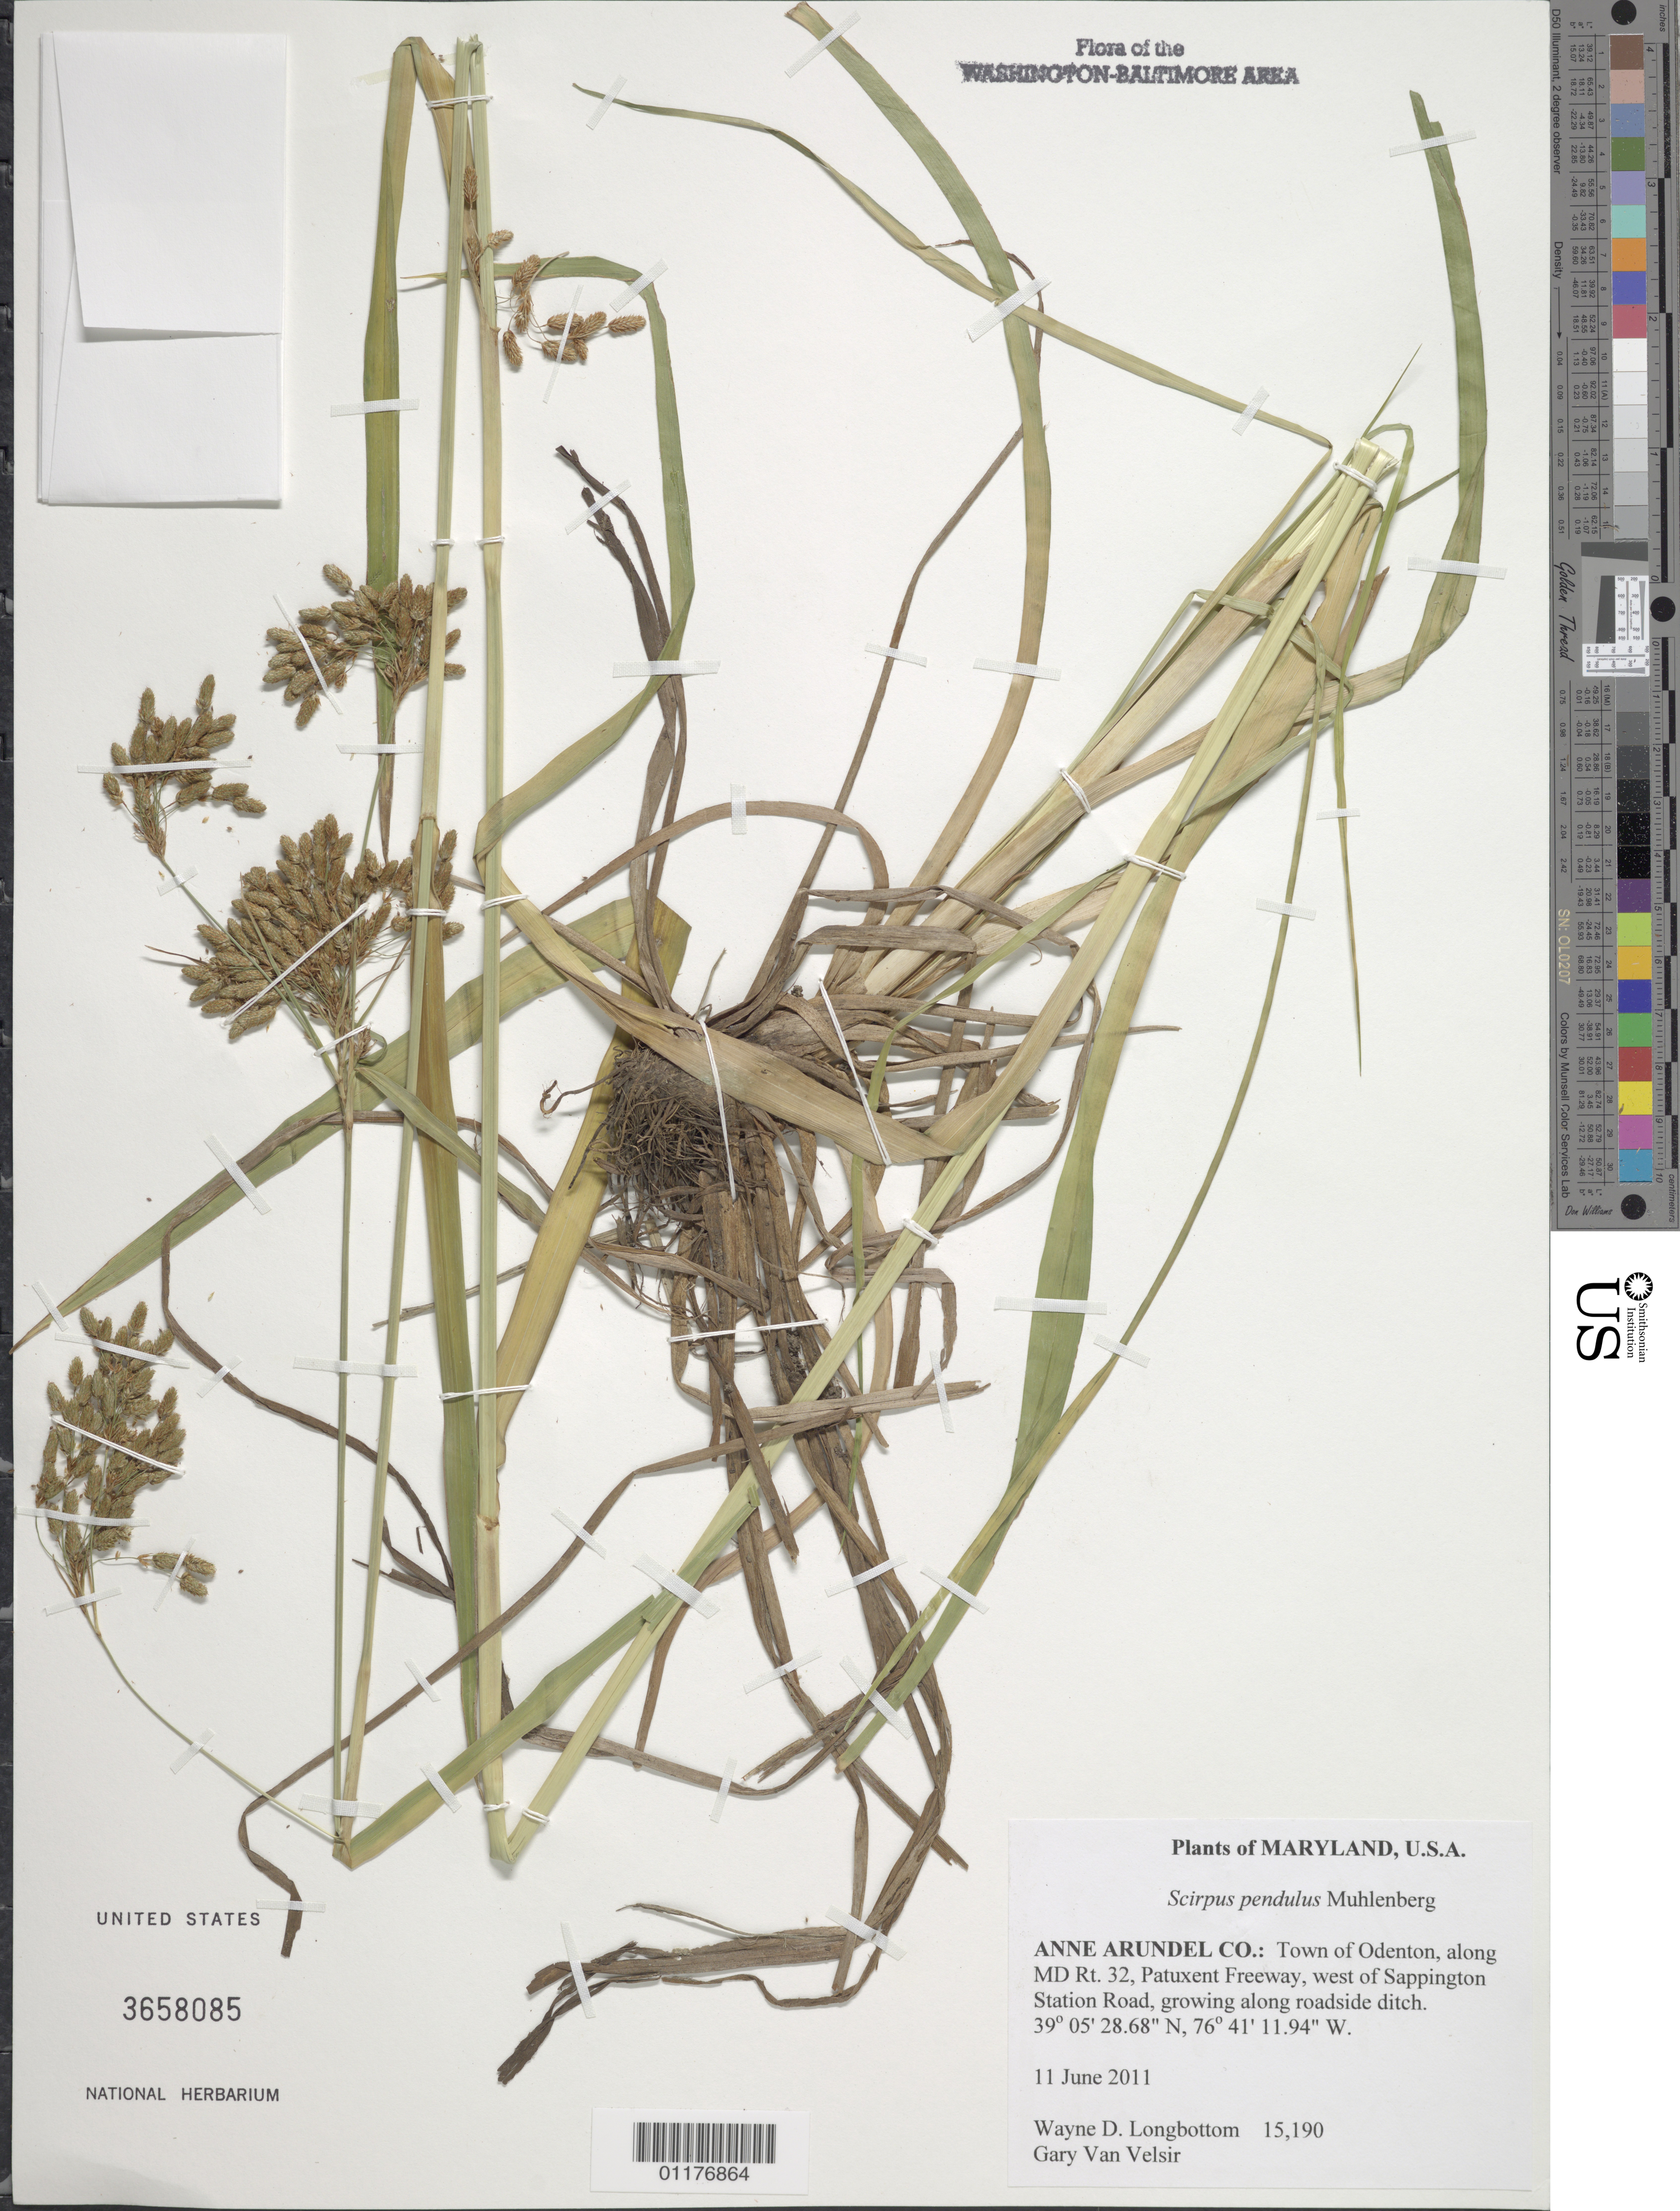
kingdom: Plantae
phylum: Tracheophyta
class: Liliopsida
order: Poales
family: Cyperaceae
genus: Scirpus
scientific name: Scirpus pendulus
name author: Muhl.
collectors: W. D. Longbottom & G. Van Velsir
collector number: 15190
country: United States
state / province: Maryland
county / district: Howard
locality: Odenton, along MD Rt. 32 Patuxent Freeway, W of Sappington Station Road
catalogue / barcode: US 3658085